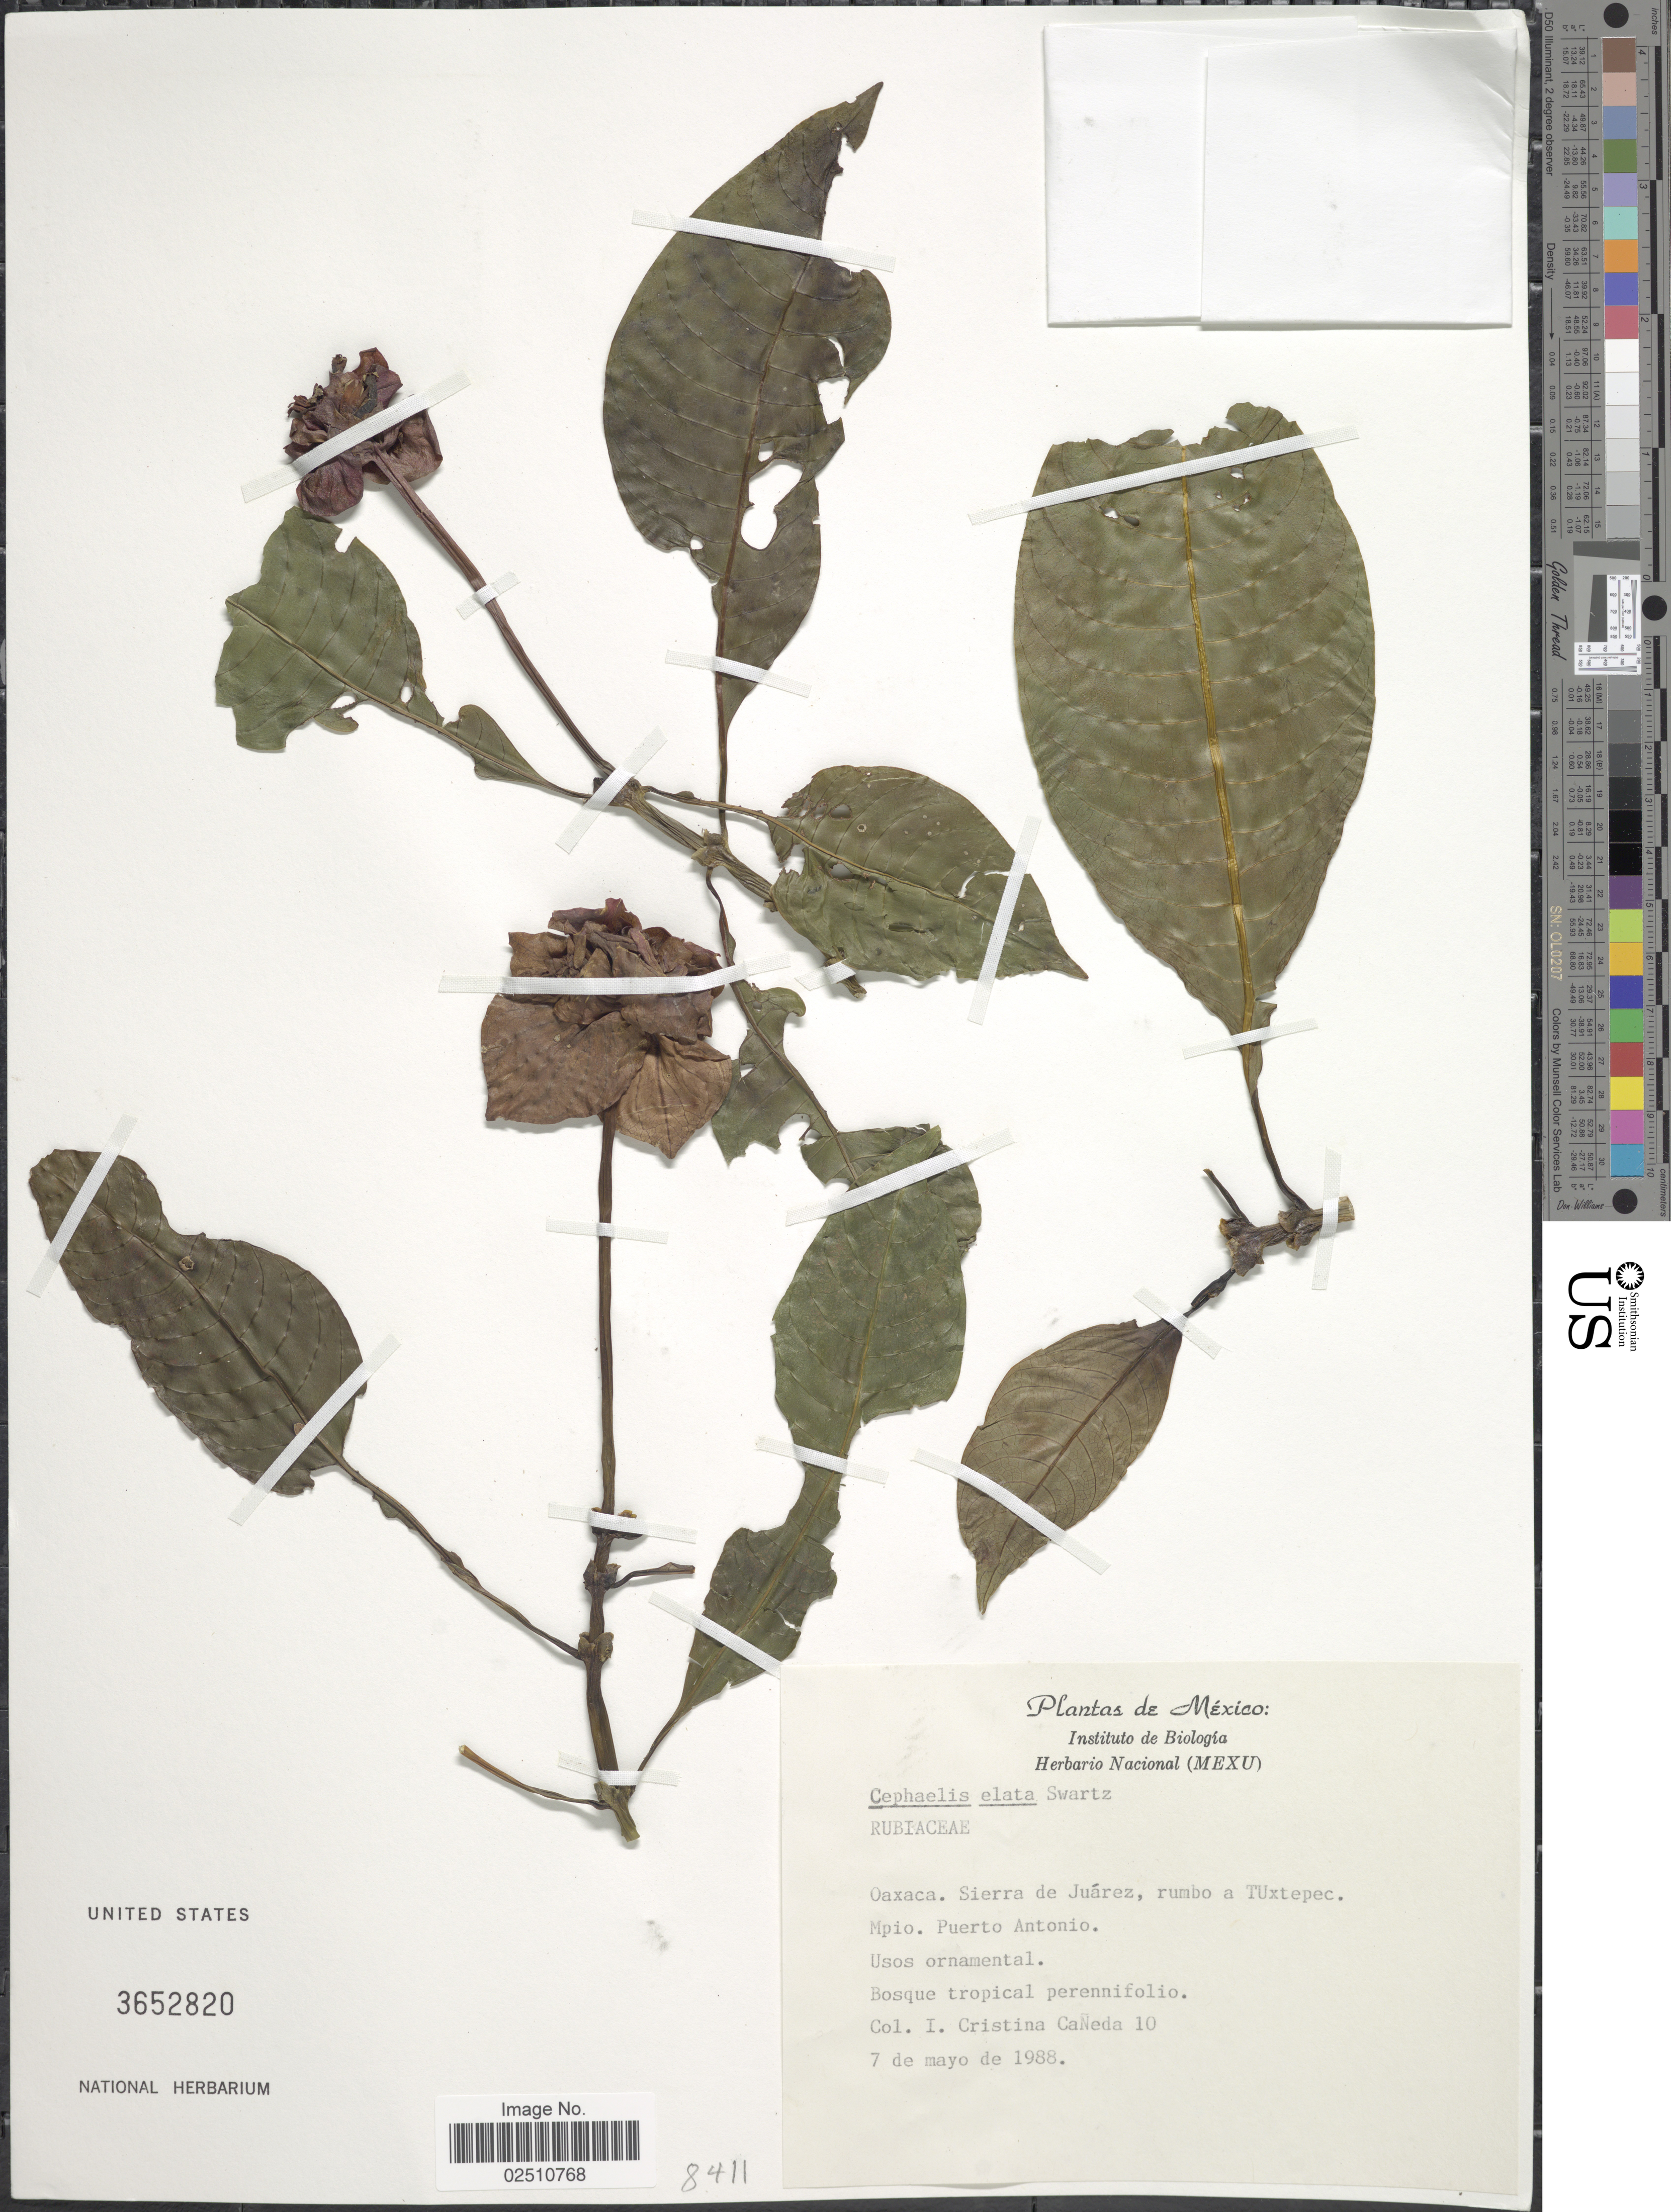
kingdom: Plantae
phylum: Tracheophyta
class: Magnoliopsida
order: Gentianales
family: Rubiaceae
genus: Psychotria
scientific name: Psychotria elata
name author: (Sw.) Hammel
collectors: I. Caneda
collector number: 10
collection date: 1988-05-07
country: Mexico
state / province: Oaxaca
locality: Sierra de Juarez, rumbo a Tuxtepec, Mpio. Puerto Antonio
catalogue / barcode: US 3652820